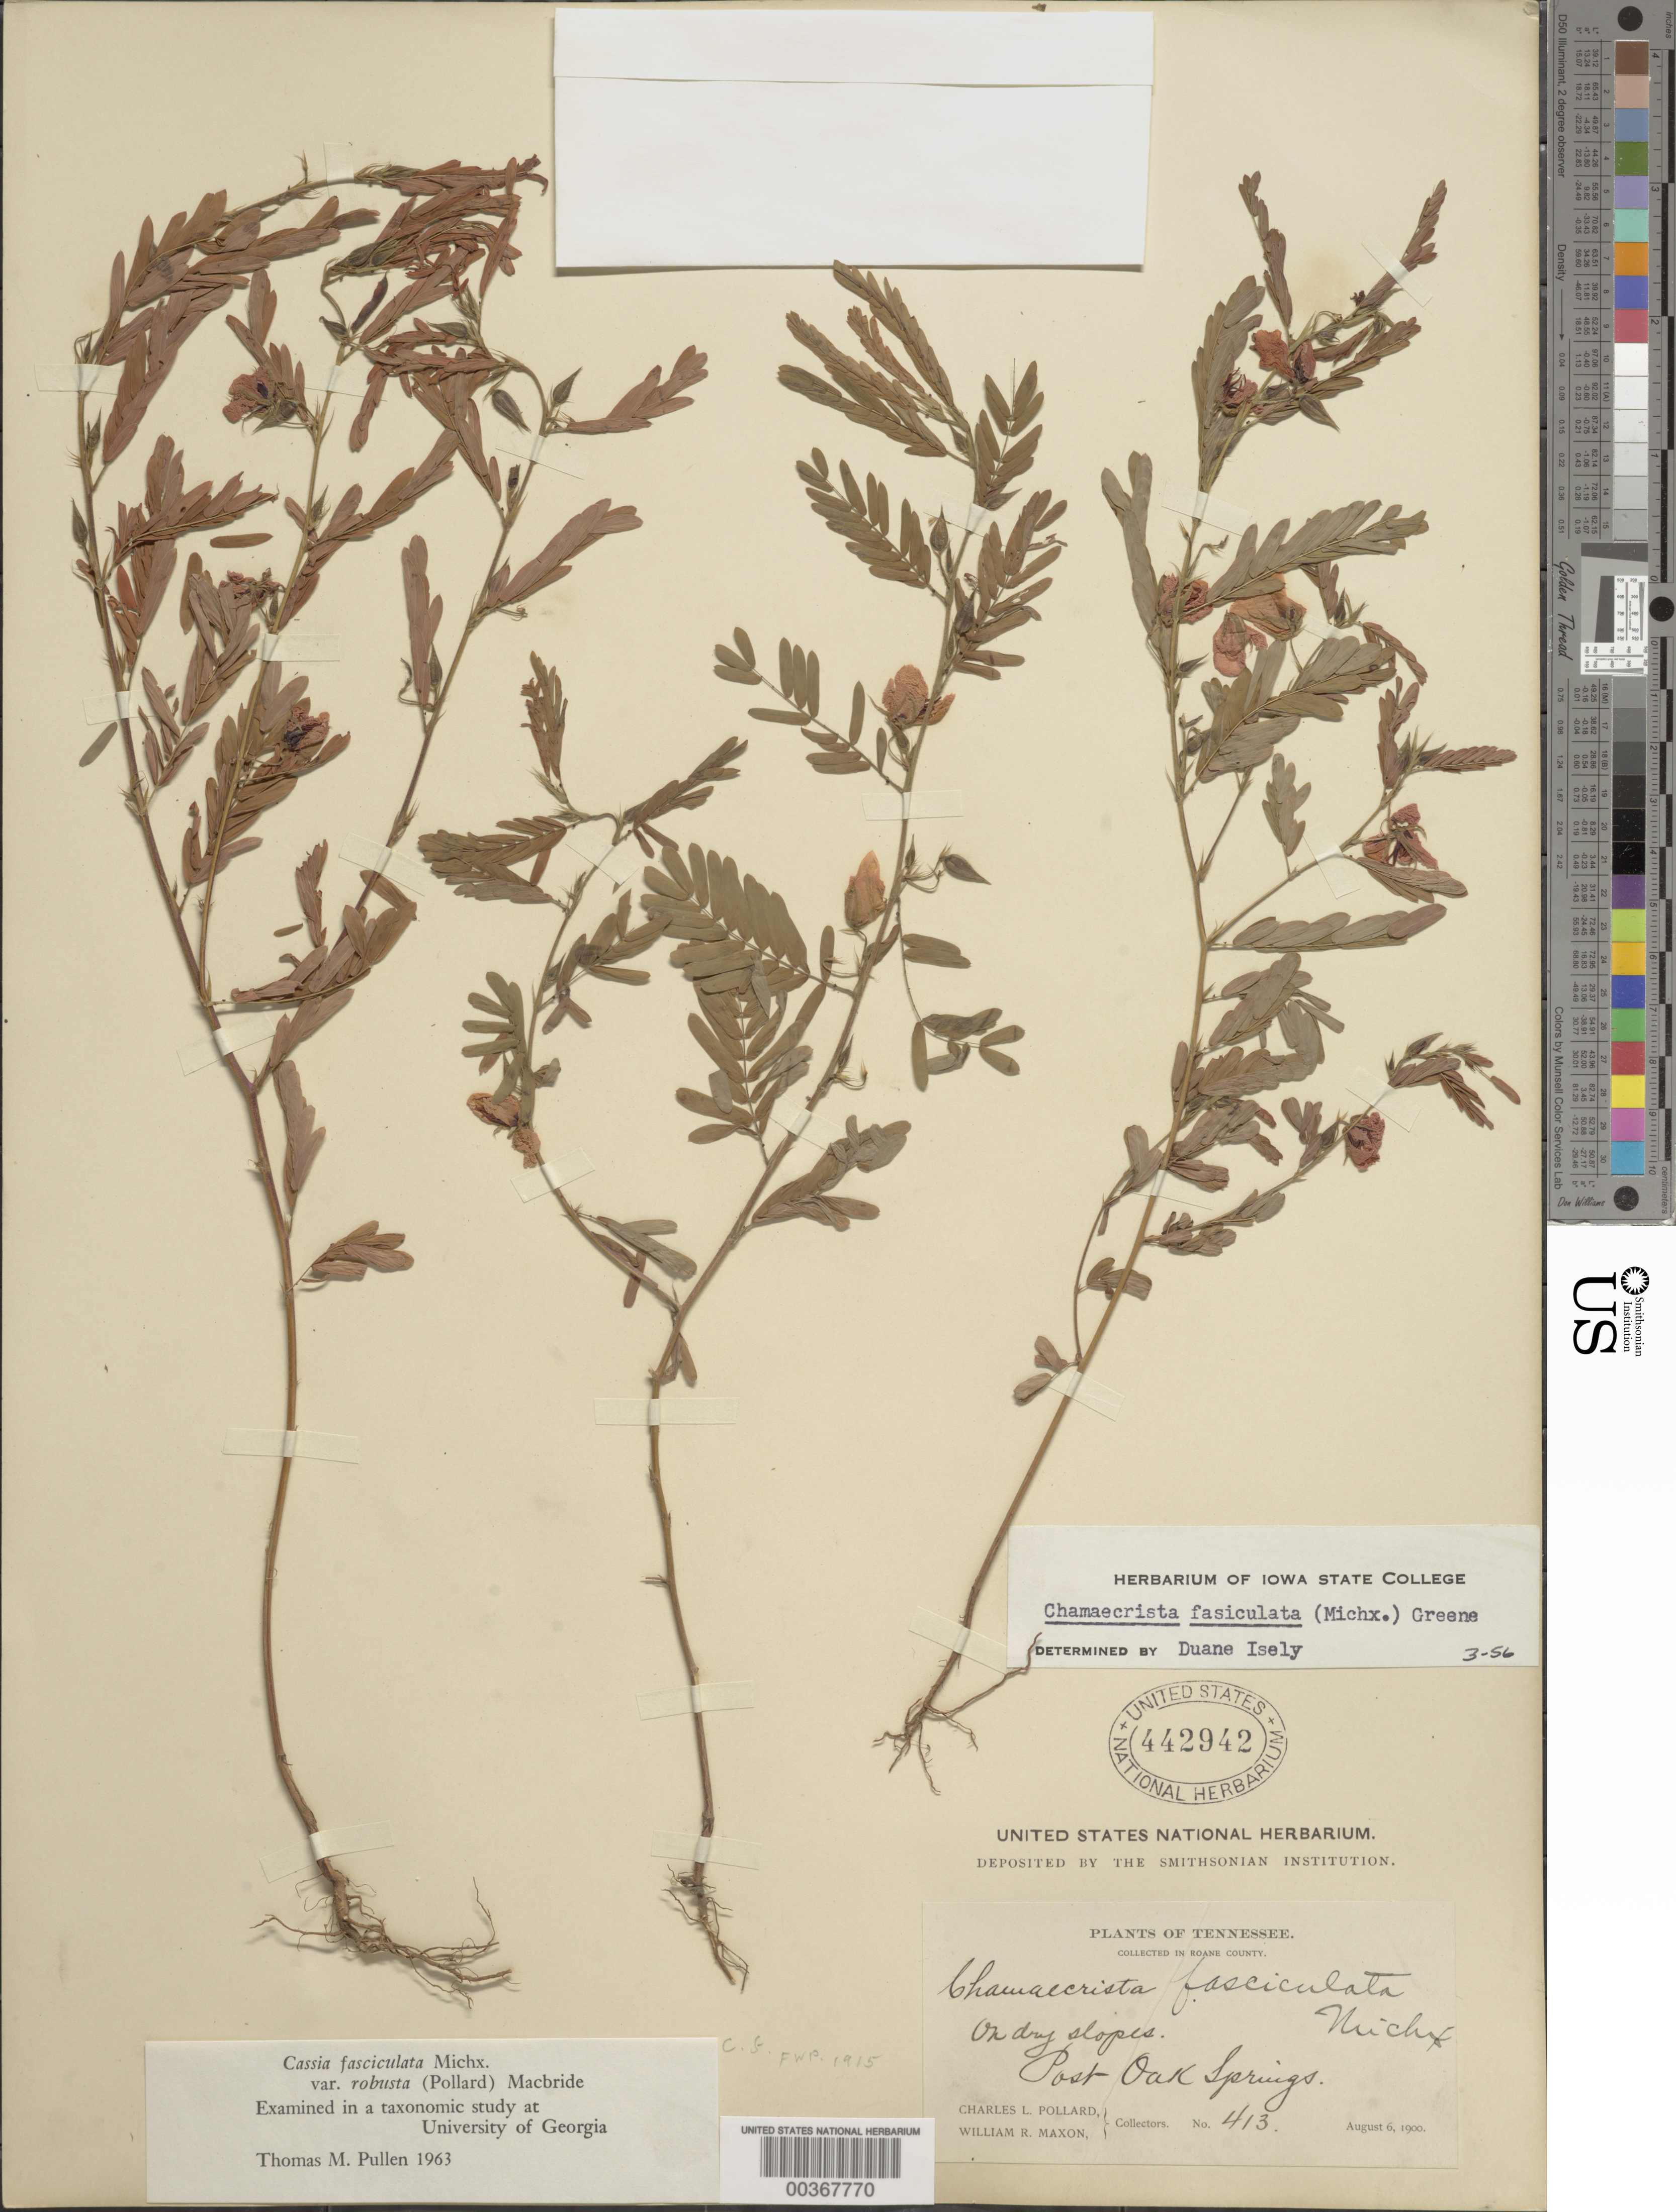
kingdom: Plantae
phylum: Tracheophyta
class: Magnoliopsida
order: Fabales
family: Fabaceae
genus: Chamaecrista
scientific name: Chamaecrista fasciculata var. robusta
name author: (Pollard) Moldenke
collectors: C. L. Pollard & W. R. Maxon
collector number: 413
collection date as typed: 06 Aug 1900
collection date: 1900-08-06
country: United States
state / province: Tennessee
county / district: Roane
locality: Post oak springs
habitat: On dry slopes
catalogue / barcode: US 442942